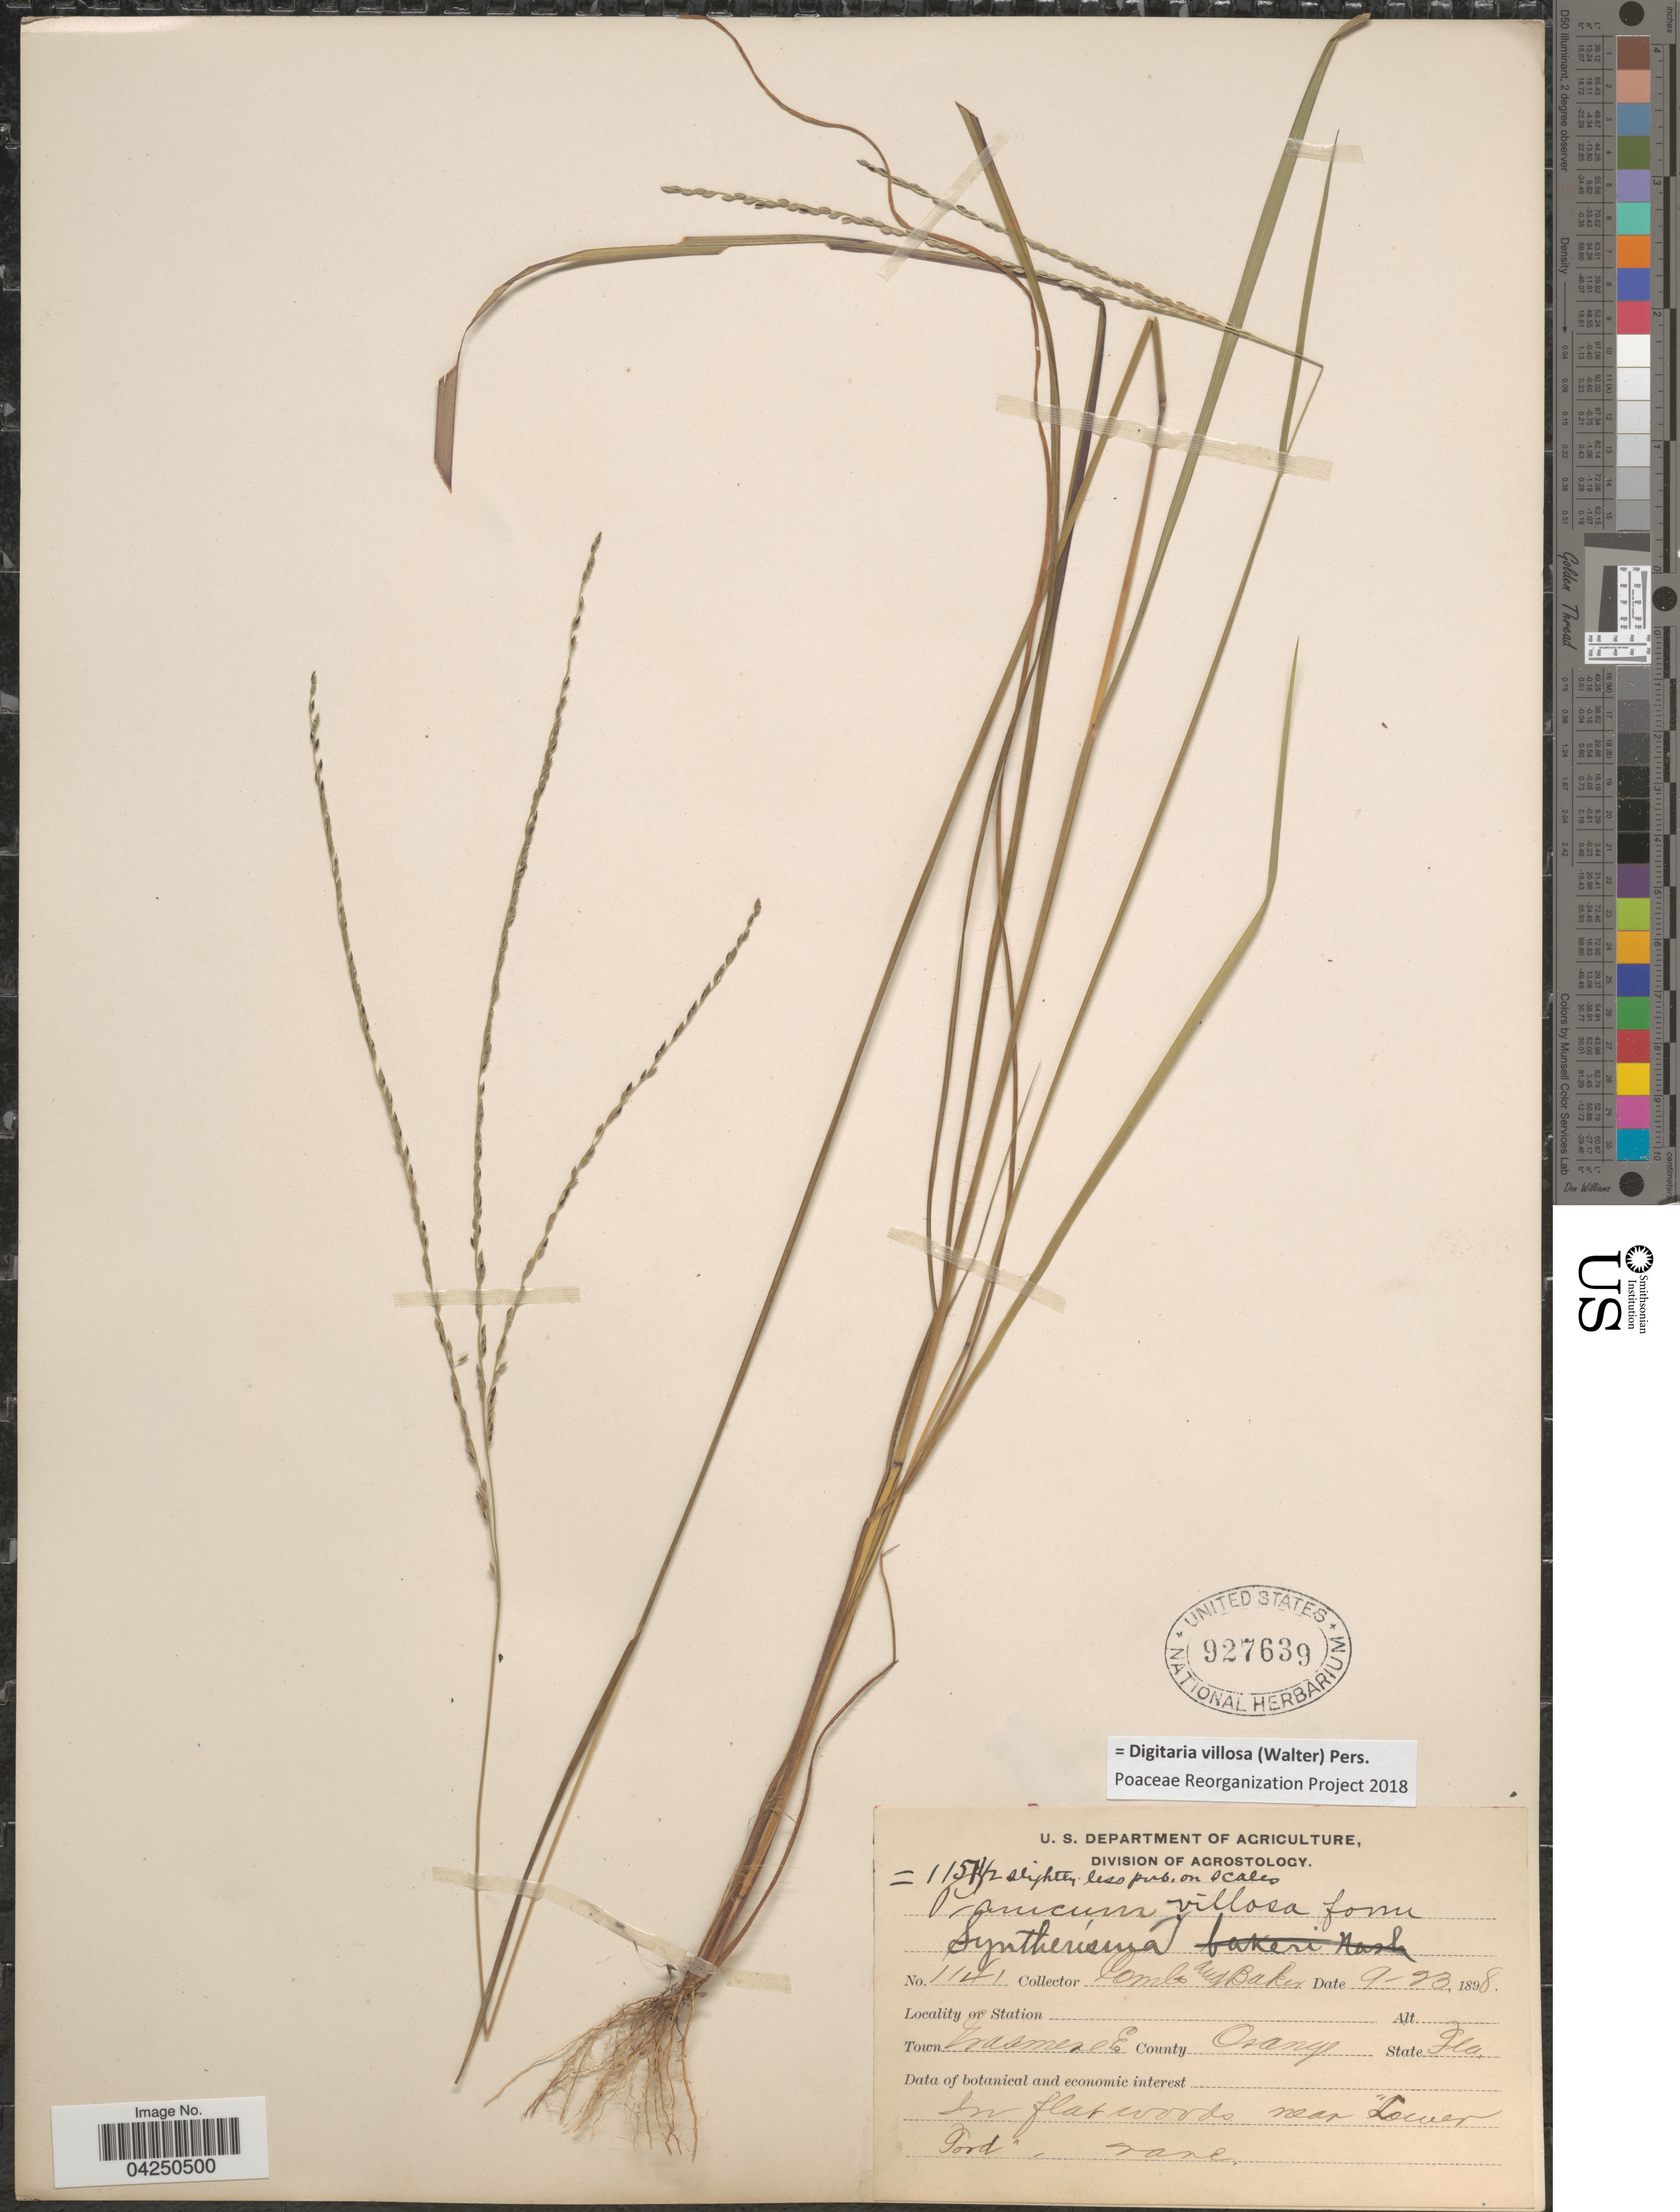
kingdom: Plantae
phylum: Tracheophyta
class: Liliopsida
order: Poales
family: Poaceae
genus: Digitaria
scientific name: Digitaria villosa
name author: (Walter) Pers.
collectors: -. Combs & -- Baker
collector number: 1141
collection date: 1898-09-23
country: United States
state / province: Florida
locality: Town Frasmere E. County Orange. In flat woods near "Lower Ford".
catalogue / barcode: US 927639